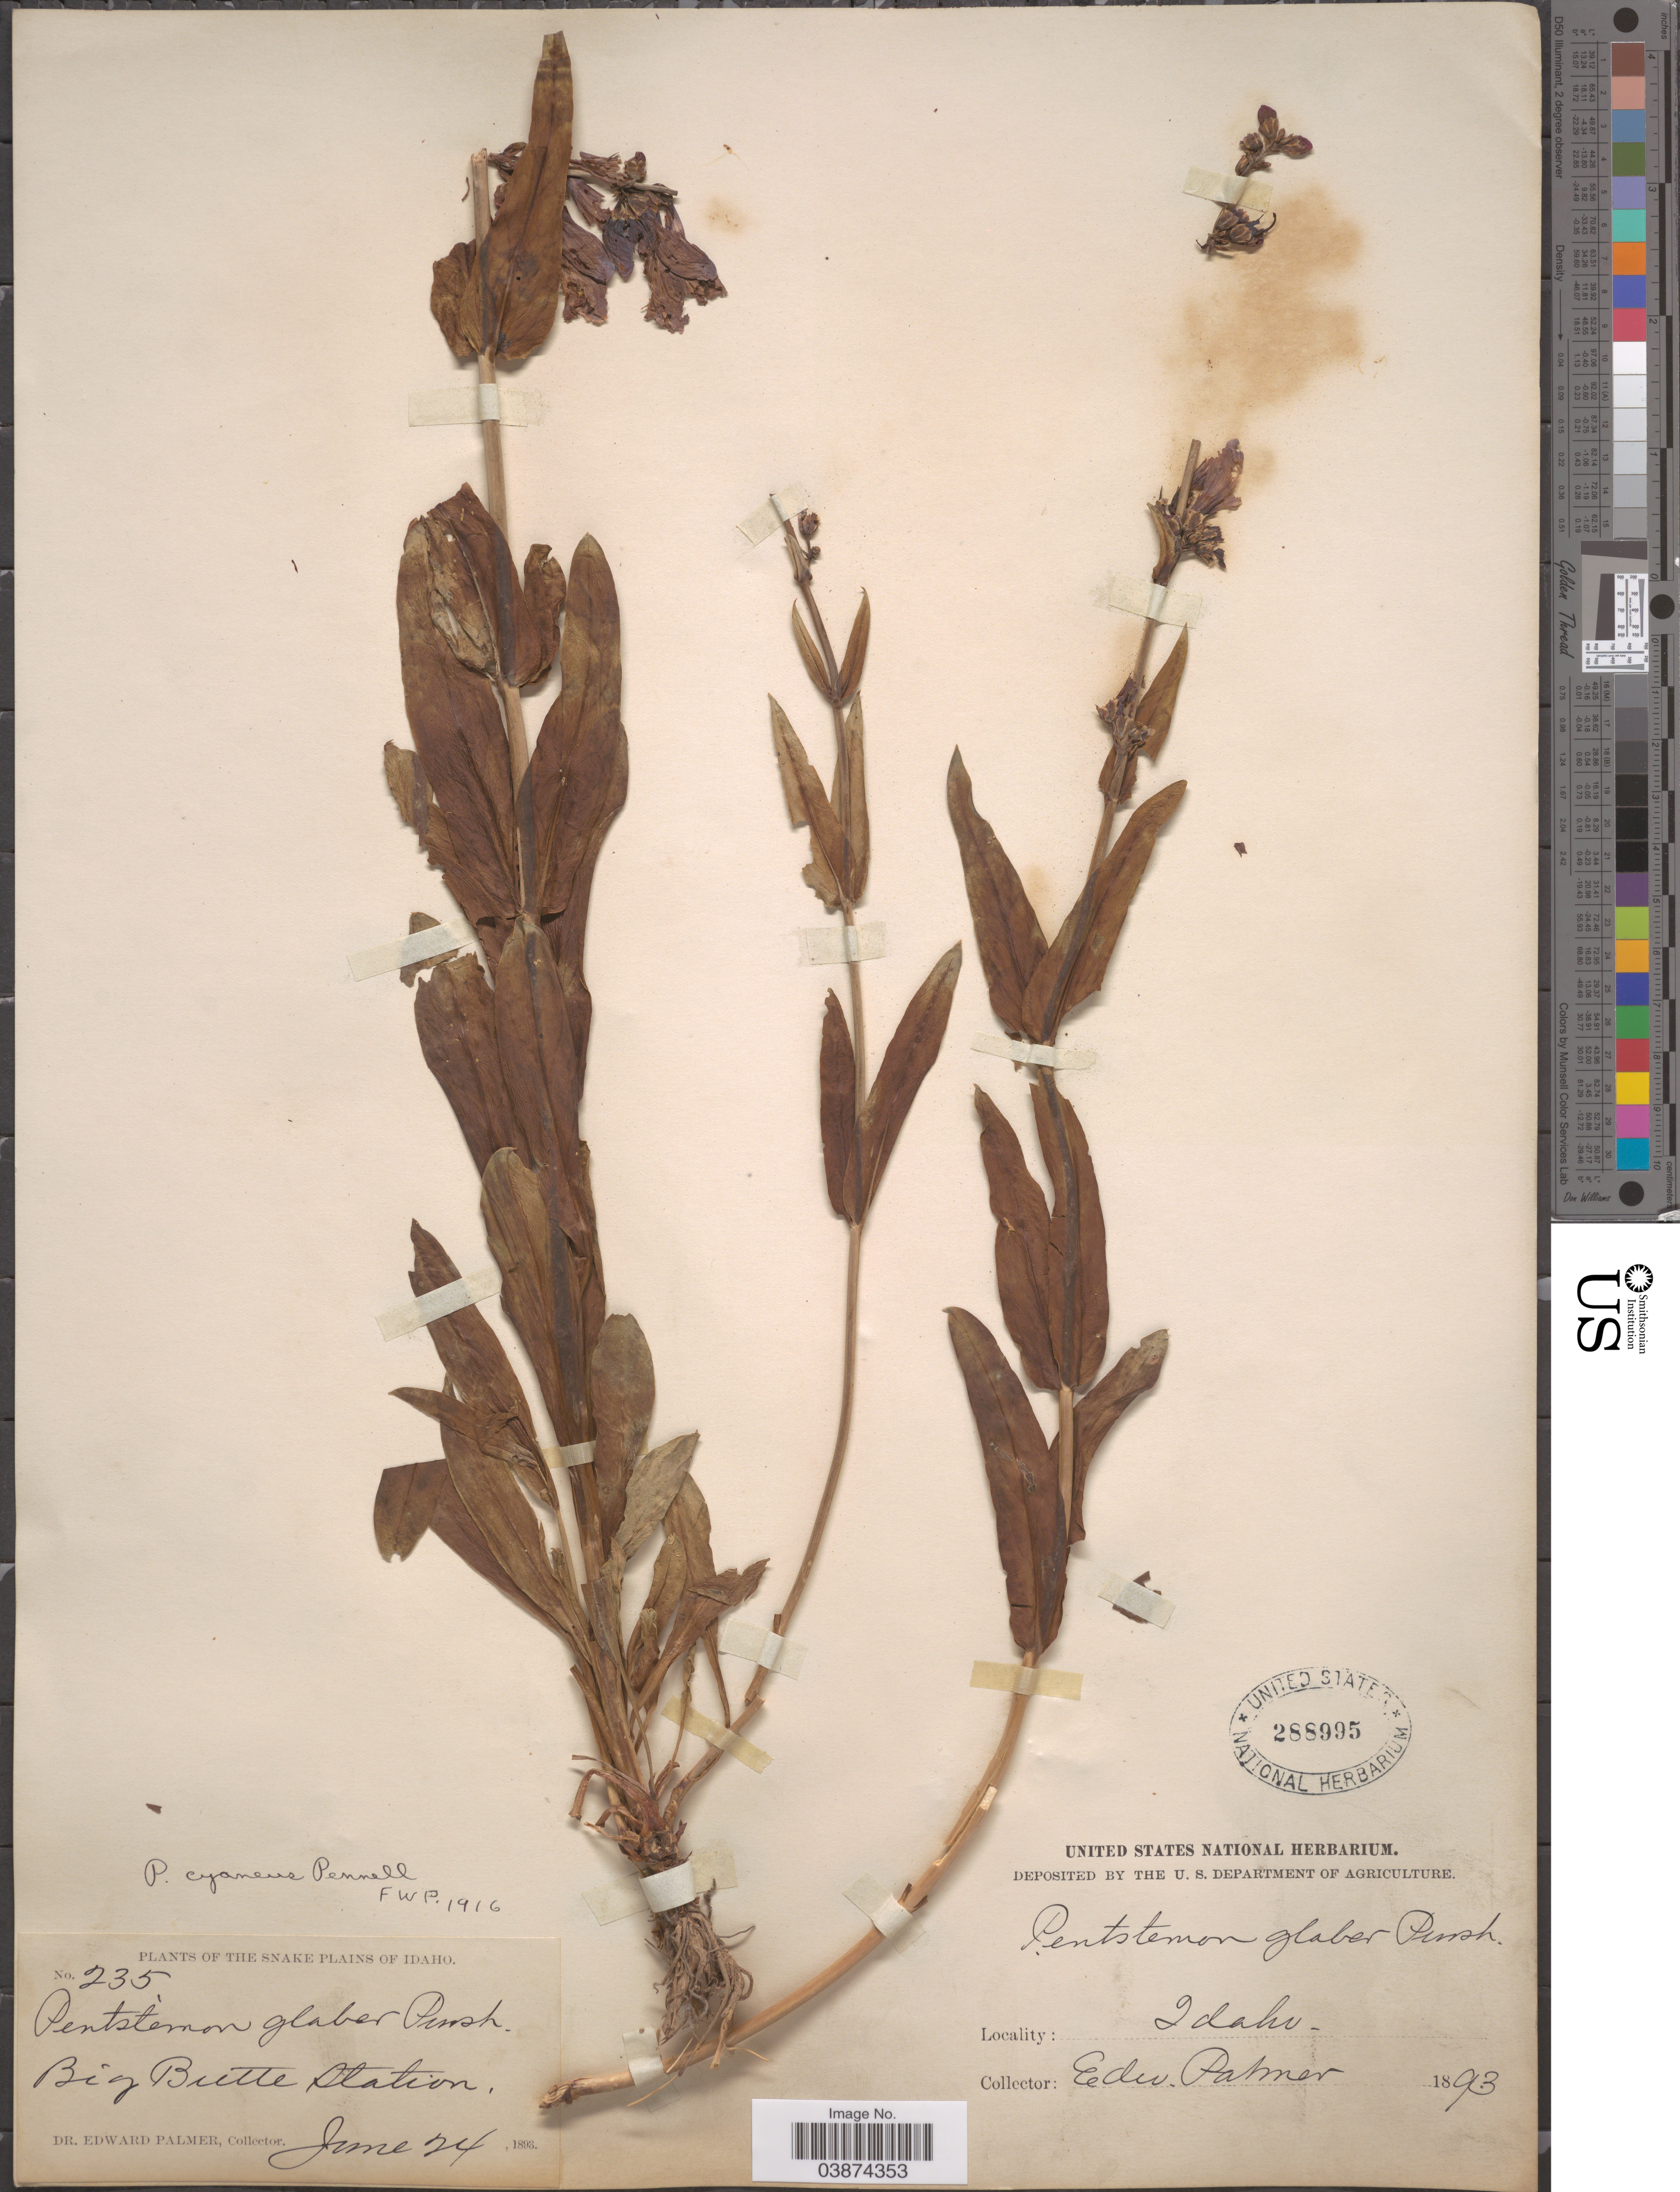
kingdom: Plantae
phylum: Tracheophyta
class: Magnoliopsida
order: Lamiales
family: Plantaginaceae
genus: Penstemon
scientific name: Penstemon cyaneus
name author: Pennell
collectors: E. Palmer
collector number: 235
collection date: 1893-06-24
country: United States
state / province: Idaho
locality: The Snake Plains of Idaho. Big Butte Station.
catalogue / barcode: US 288995